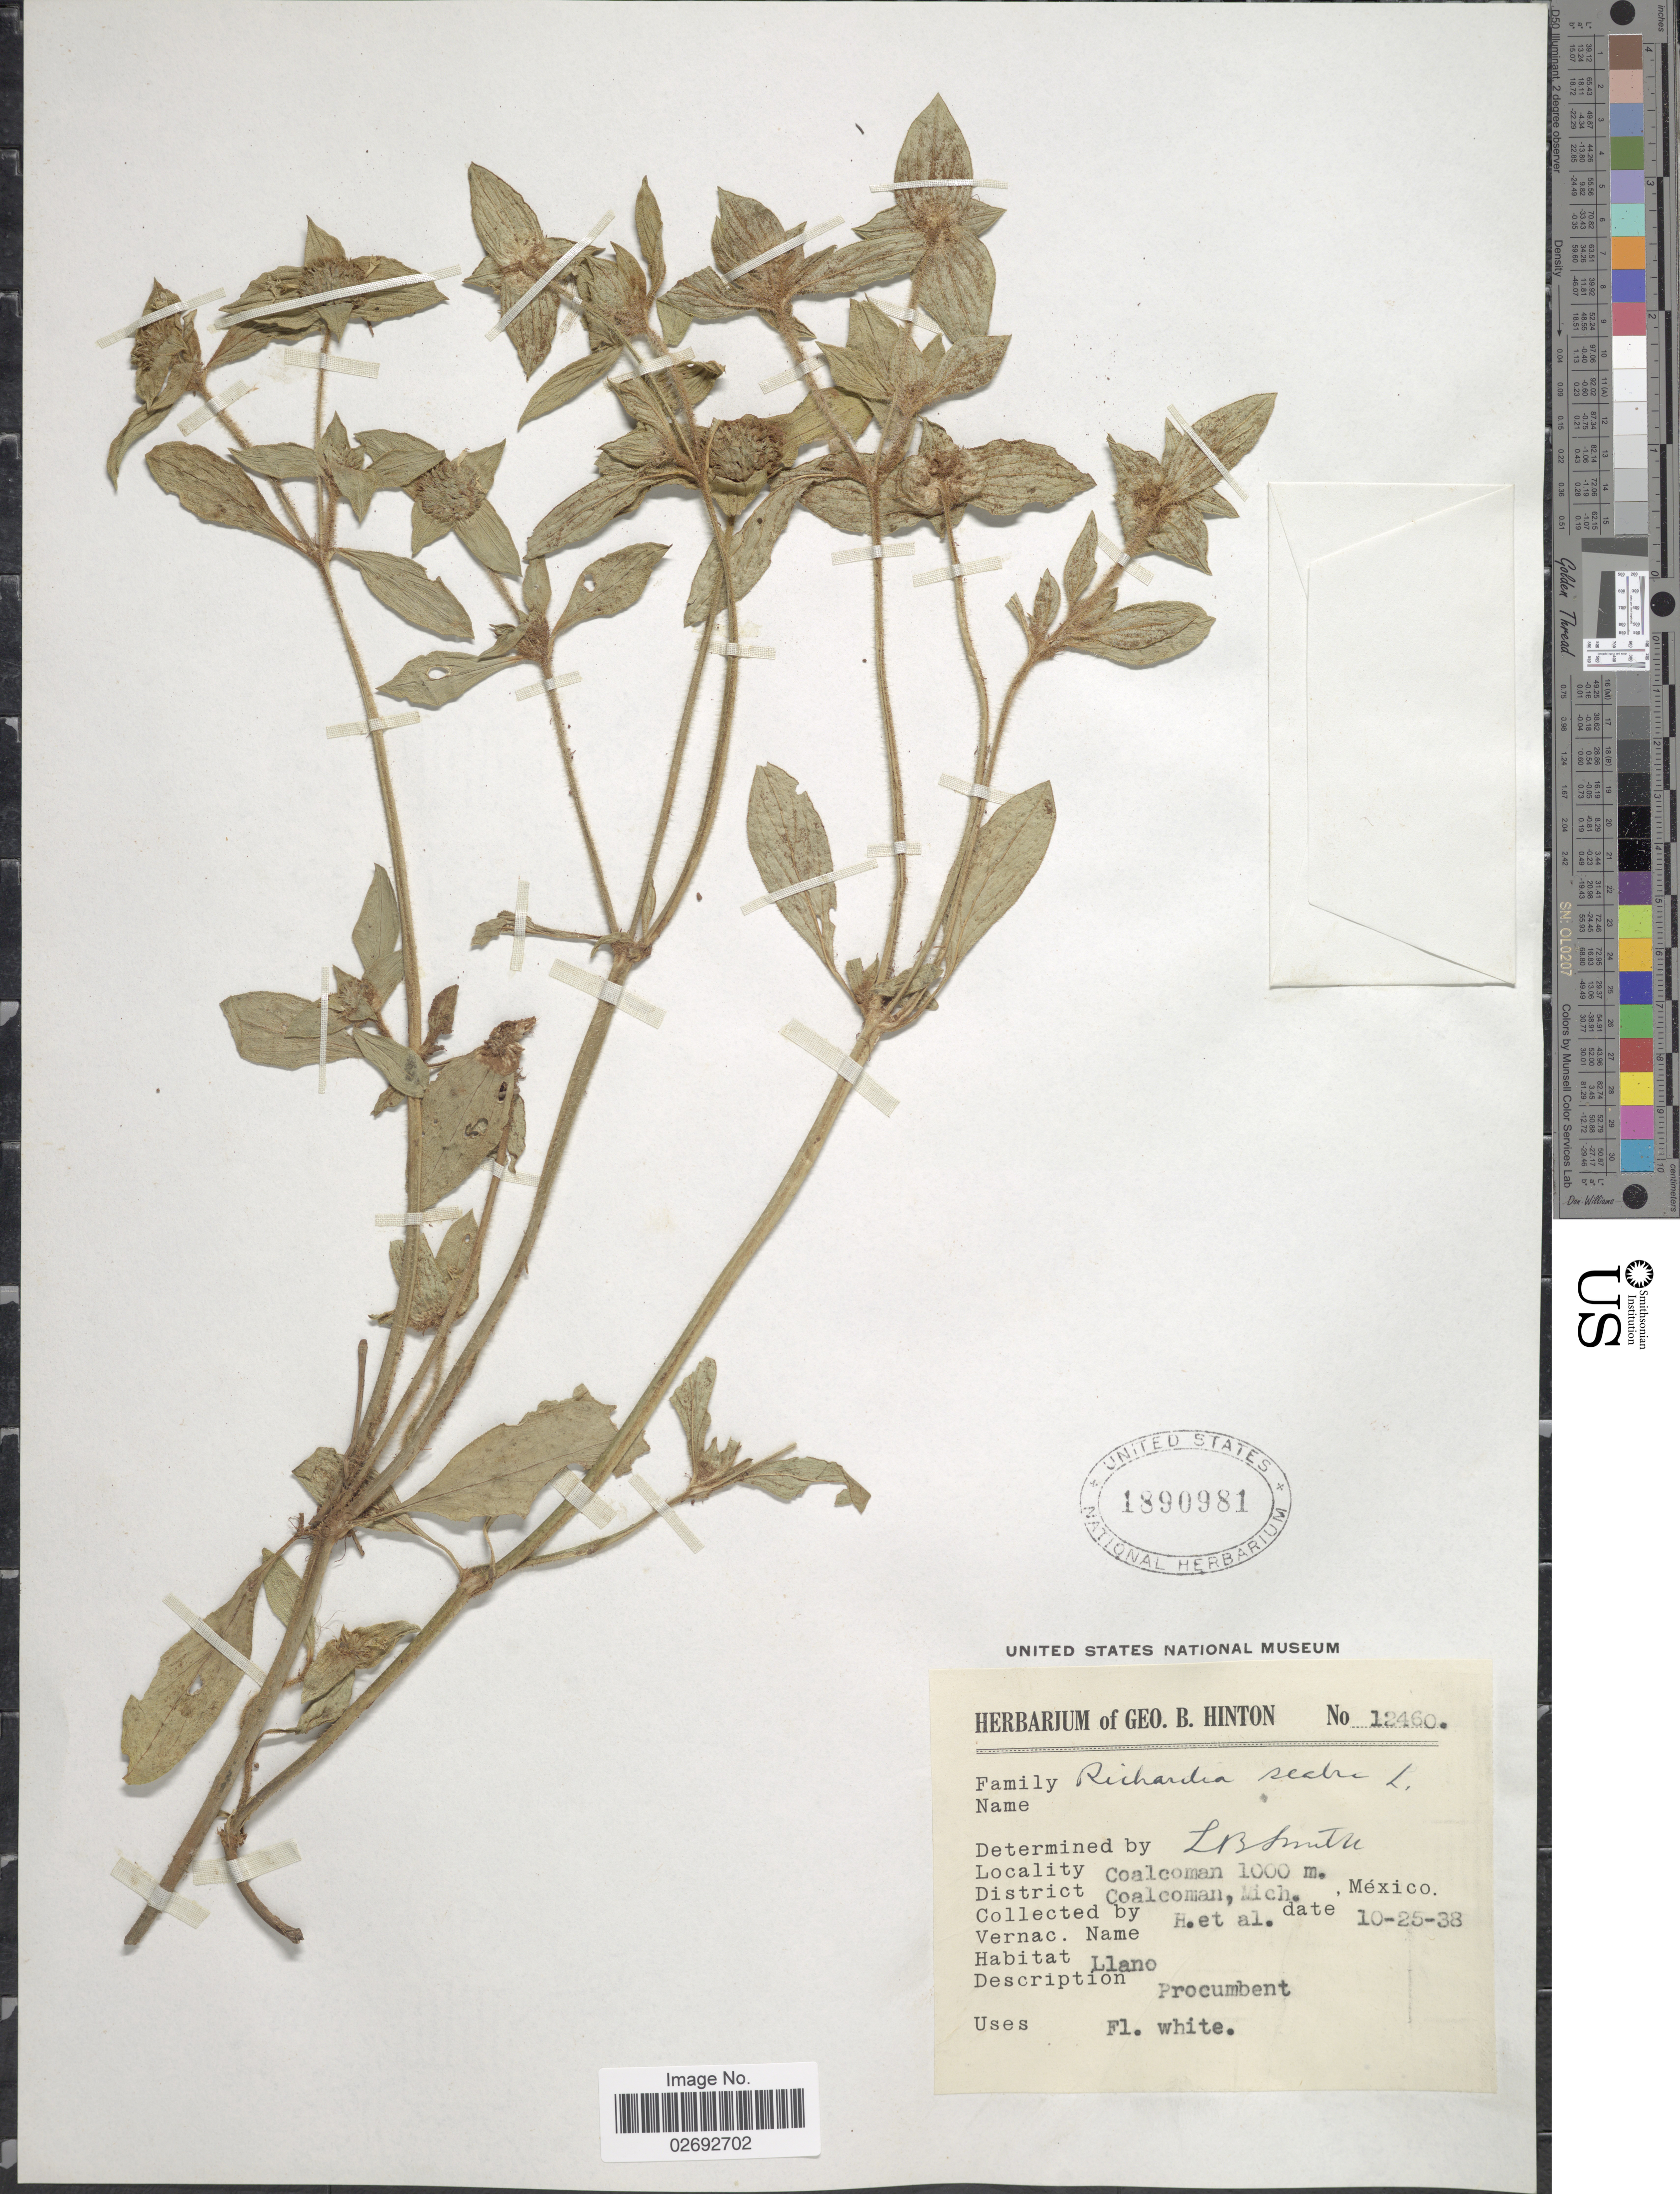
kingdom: Plantae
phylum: Tracheophyta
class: Magnoliopsida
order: Gentianales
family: Rubiaceae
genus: Richardia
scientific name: Richardia scabra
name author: L.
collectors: G. B. Hinton & et al.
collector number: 12460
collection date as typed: Transcribed d/m/y: 25/10/38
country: Mexico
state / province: Michoacán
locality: Coalcoman, District Coalcoman, Mich.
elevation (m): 1000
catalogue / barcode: US 1890981